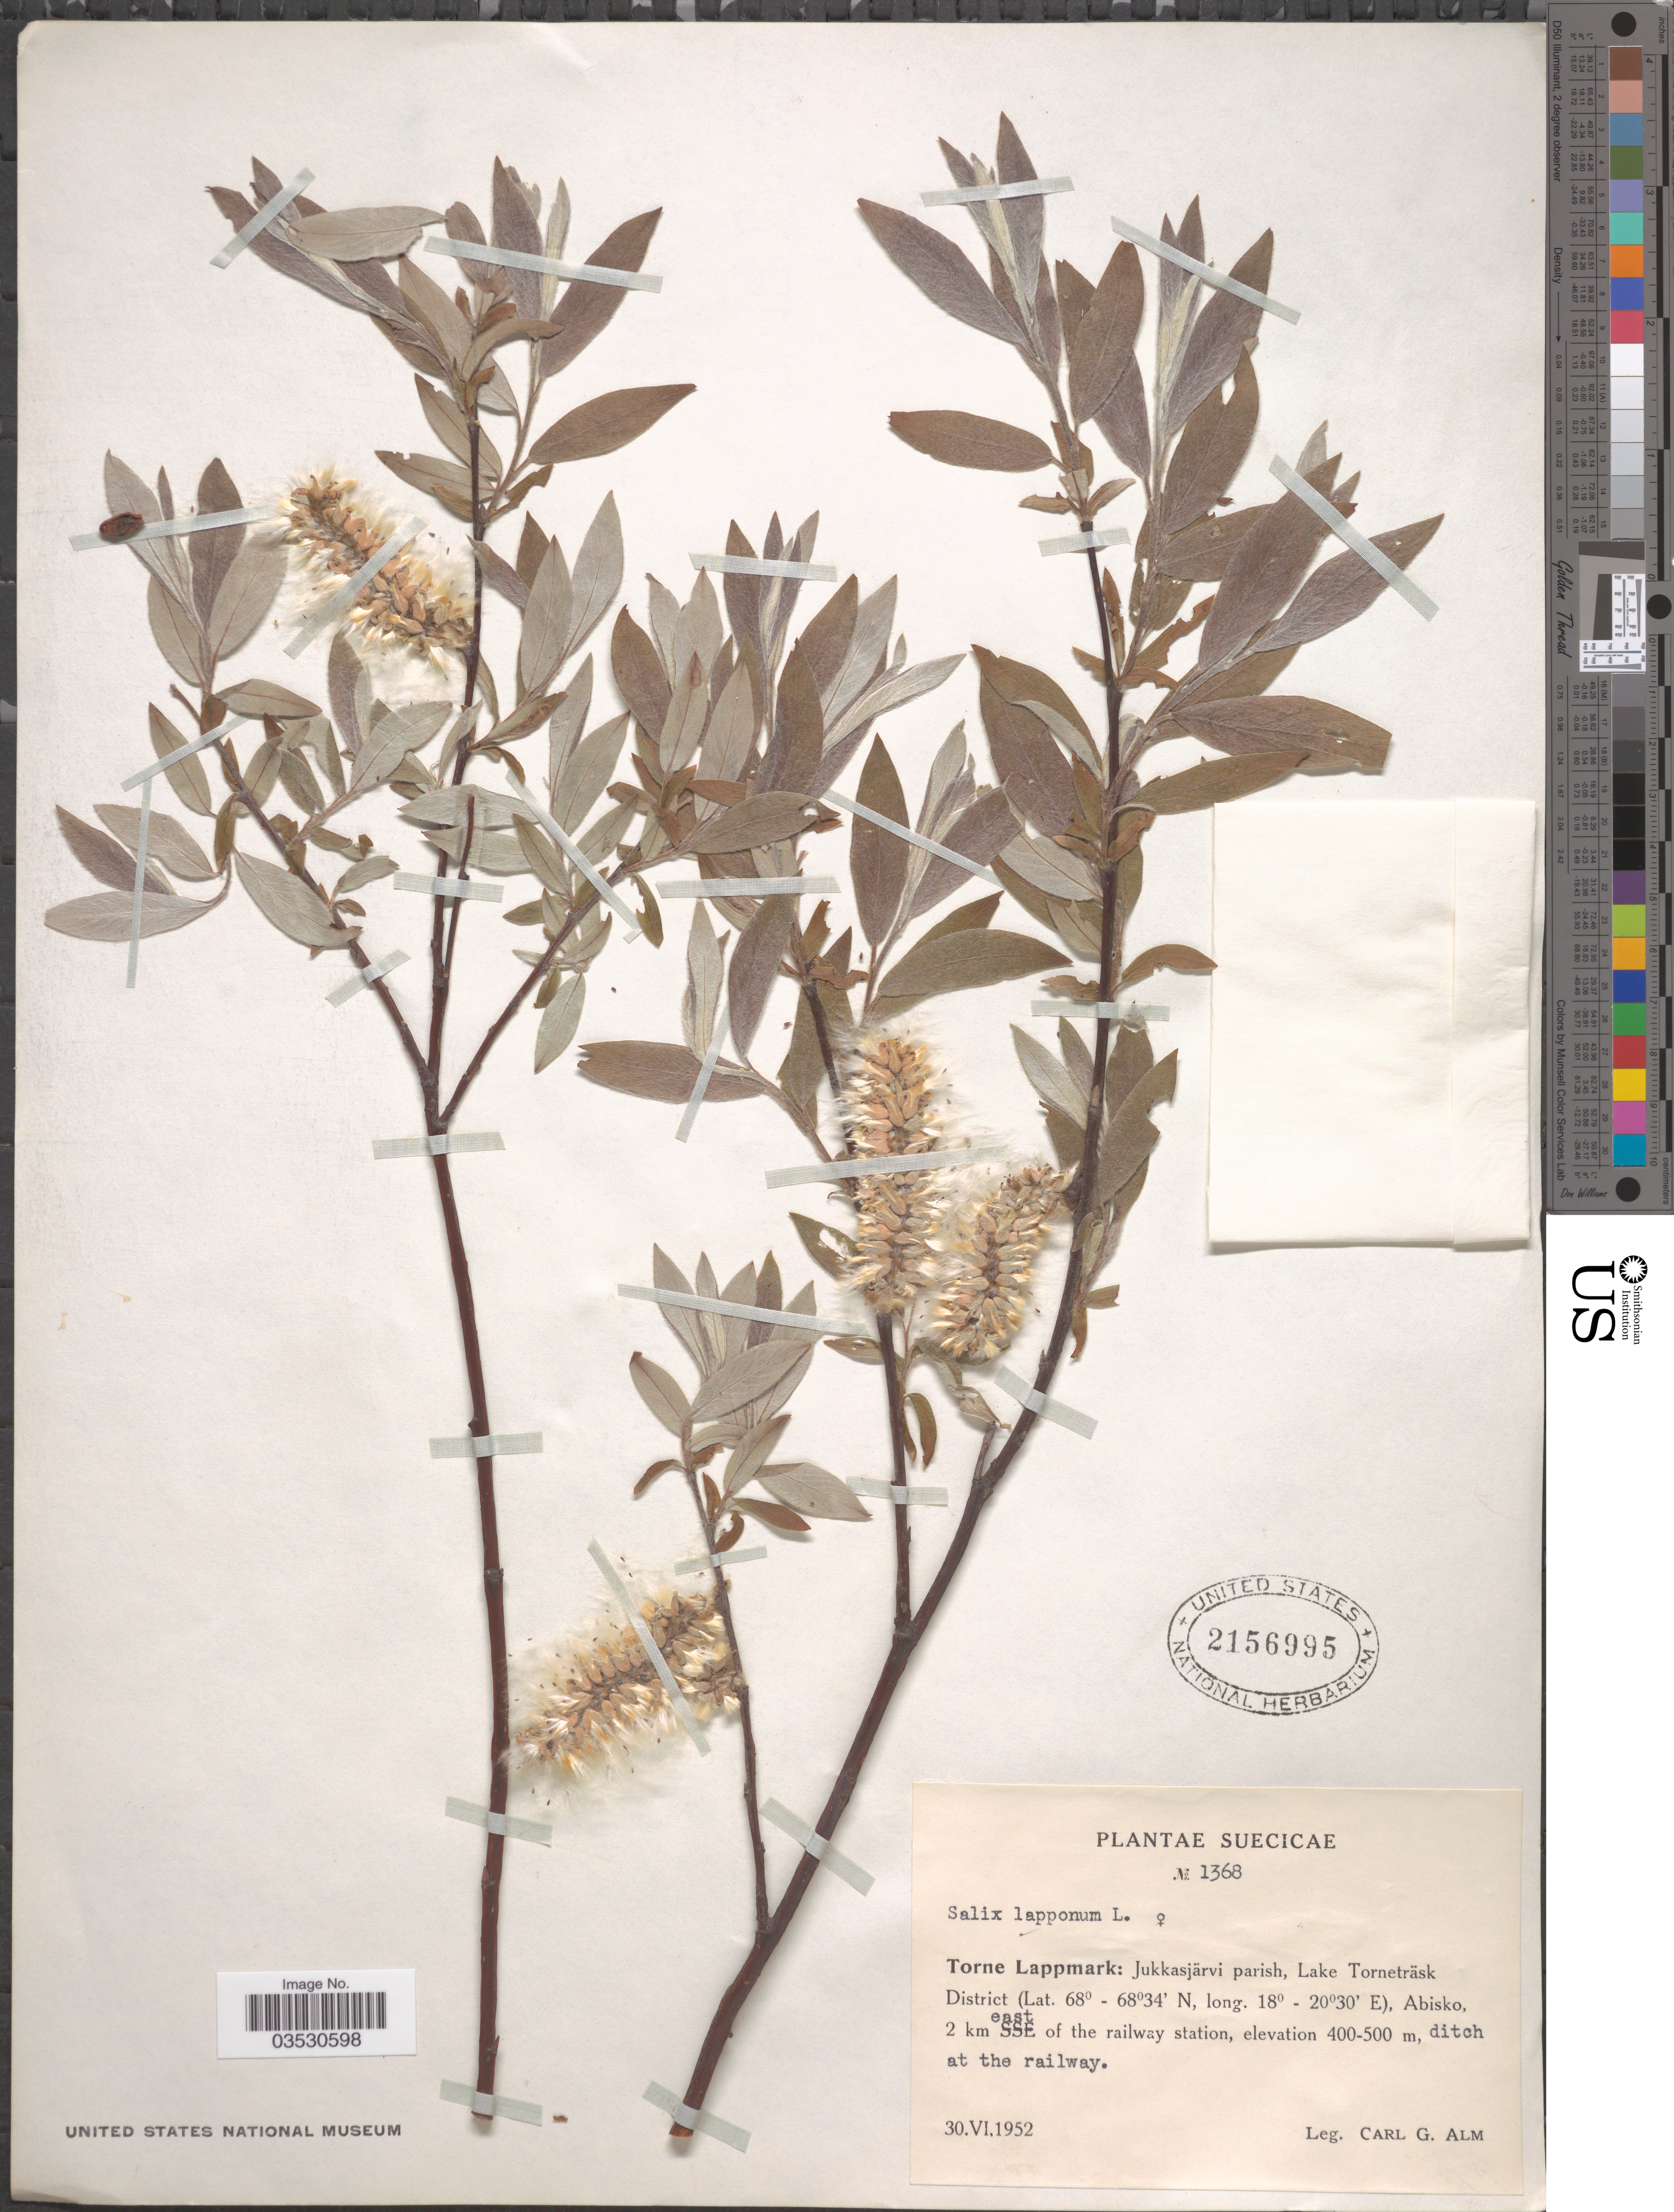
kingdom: Plantae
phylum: Tracheophyta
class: Magnoliopsida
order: Malpighiales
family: Salicaceae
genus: Salix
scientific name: Salix lapponum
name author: L.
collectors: C. G. Alm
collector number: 1368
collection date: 1952-06-30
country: Sweden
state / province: Norrbotten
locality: Suecicæ. Torne Lappmark: Jukkasjärvi parish, Lake Torneträsk District. Abisko, 2 km east of the railway station, ditch at the railway.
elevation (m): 400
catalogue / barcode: US 2156995